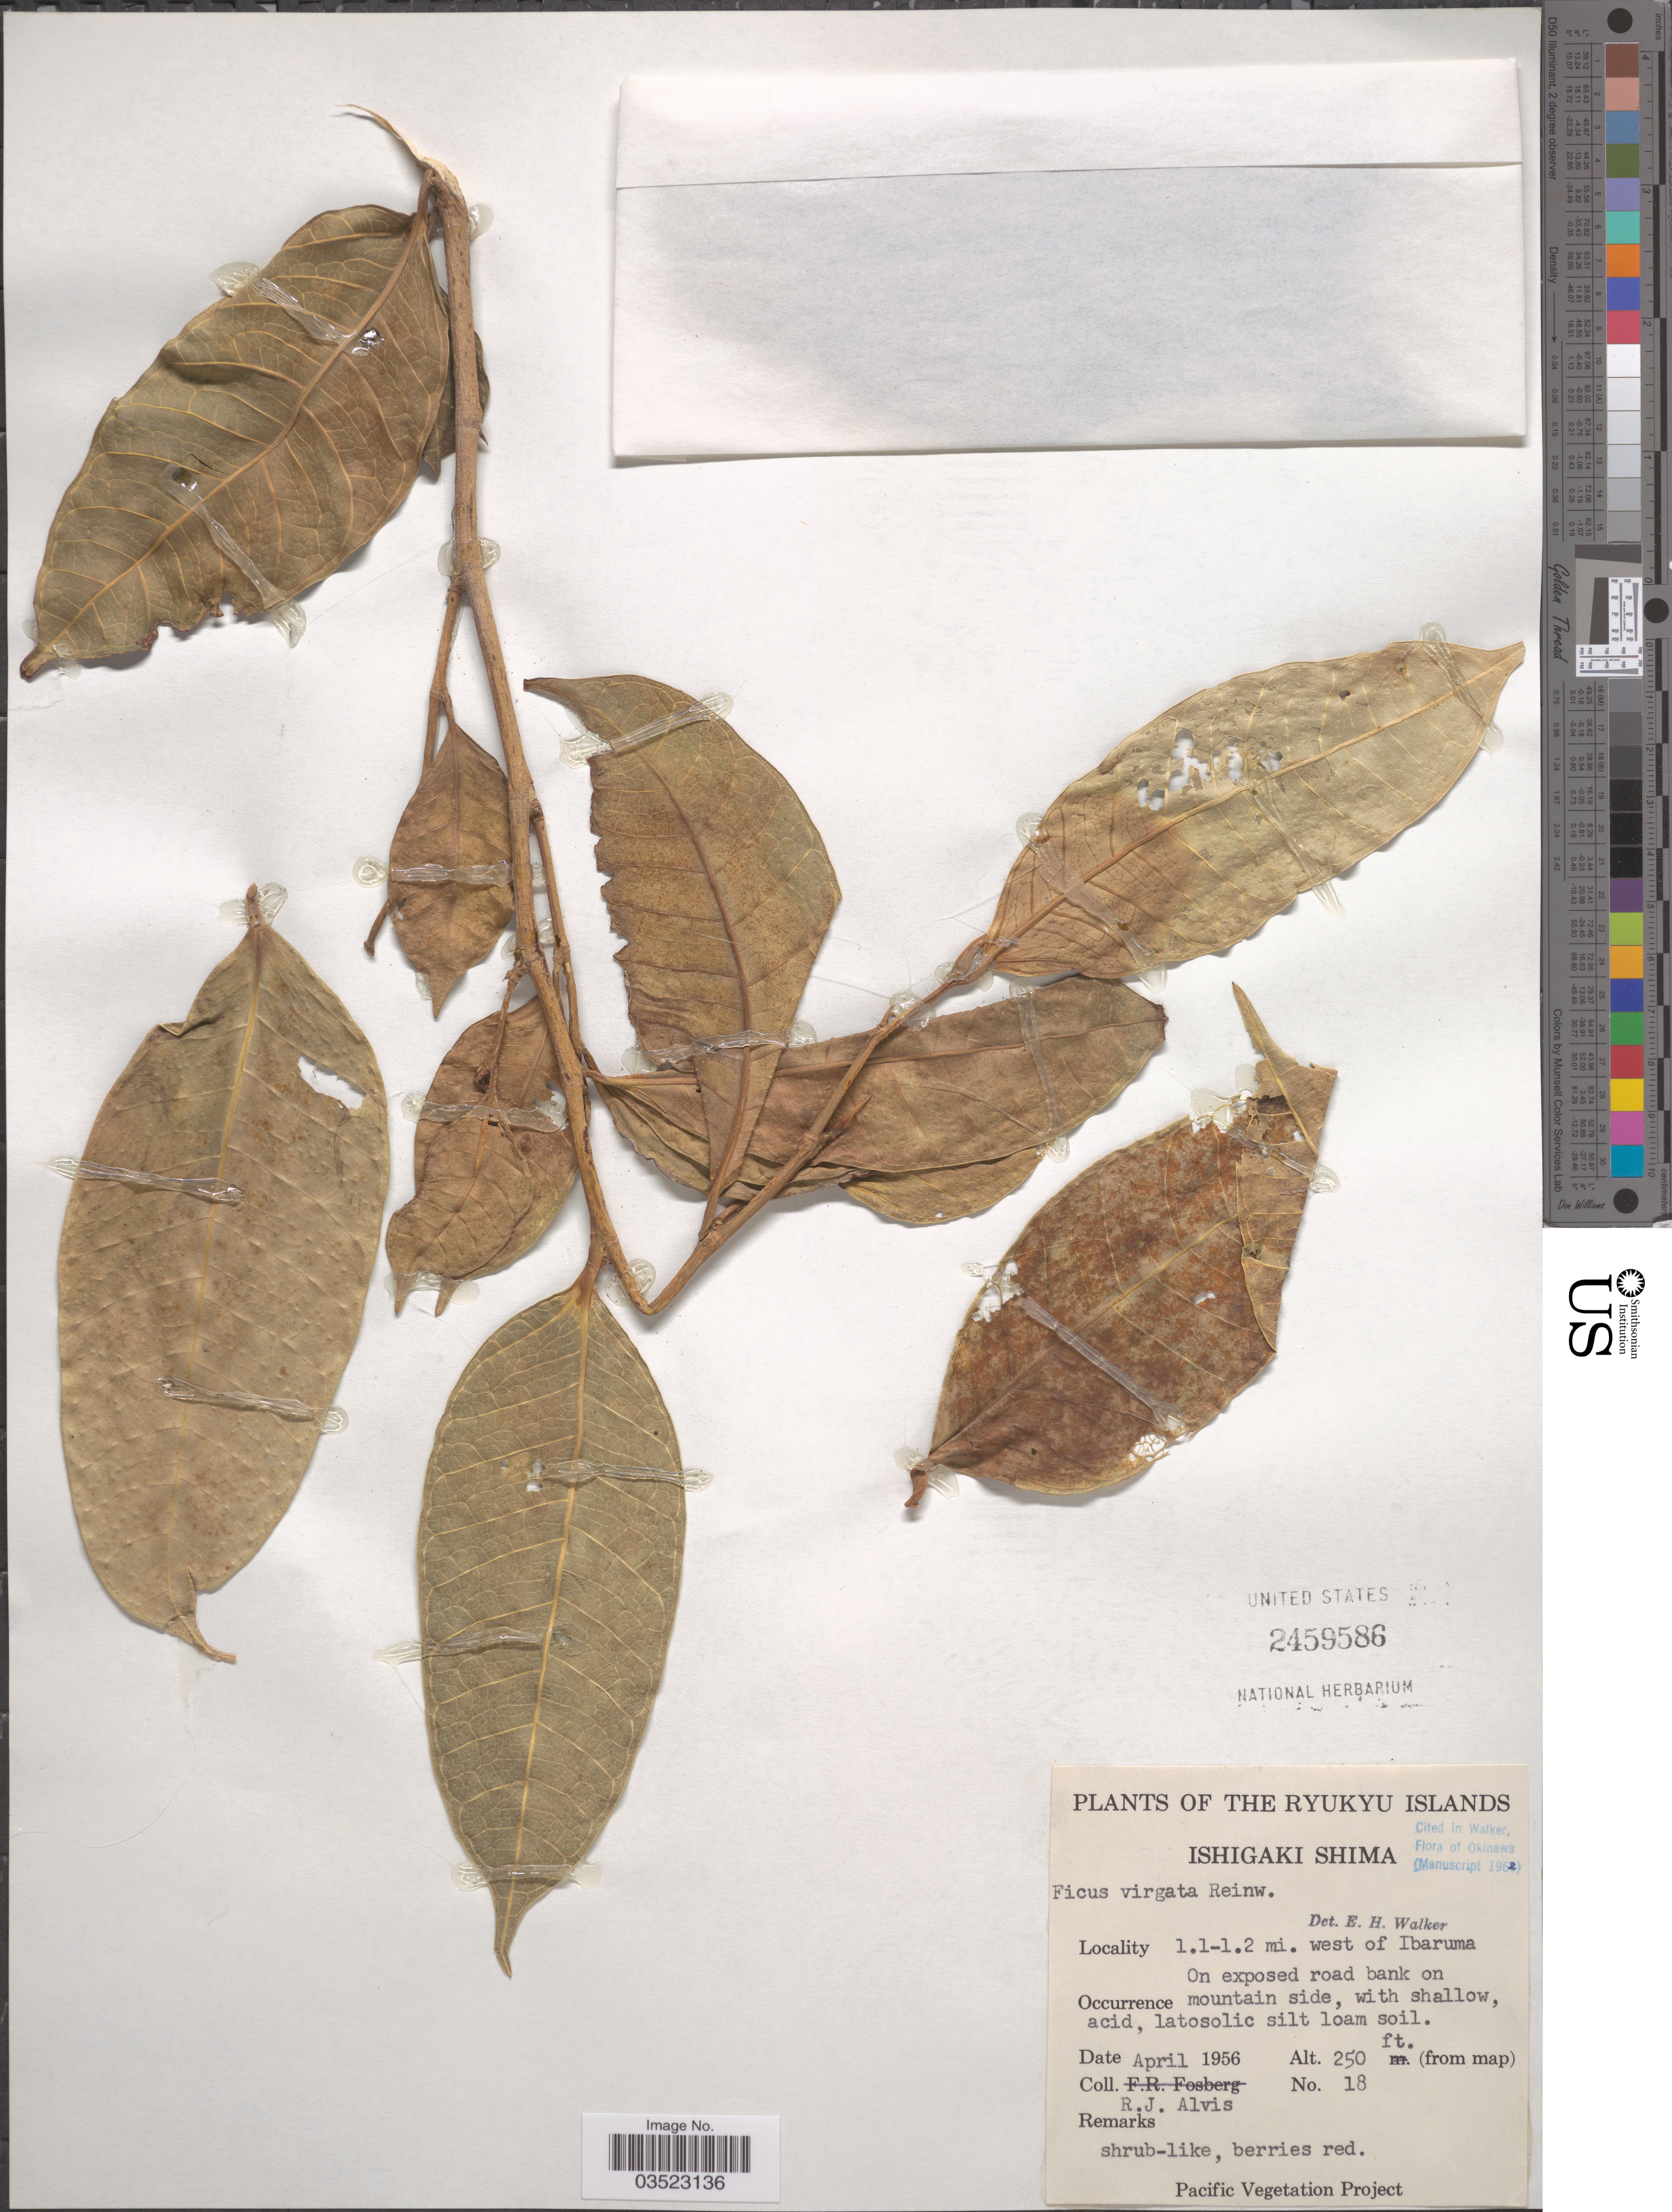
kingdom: Plantae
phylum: Tracheophyta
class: Magnoliopsida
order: Rosales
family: Moraceae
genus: Ficus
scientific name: Ficus virgata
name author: Reinw.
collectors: F. R. Fosberg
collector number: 18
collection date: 1956-04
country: Japan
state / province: Okinawa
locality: Ryukyu Islands. Ishigaki Shima. Okinawa. 1.1-1.2 mi. west of Ibaruma. On exposed road bank on mountain side.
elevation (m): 76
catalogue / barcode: US 2459586